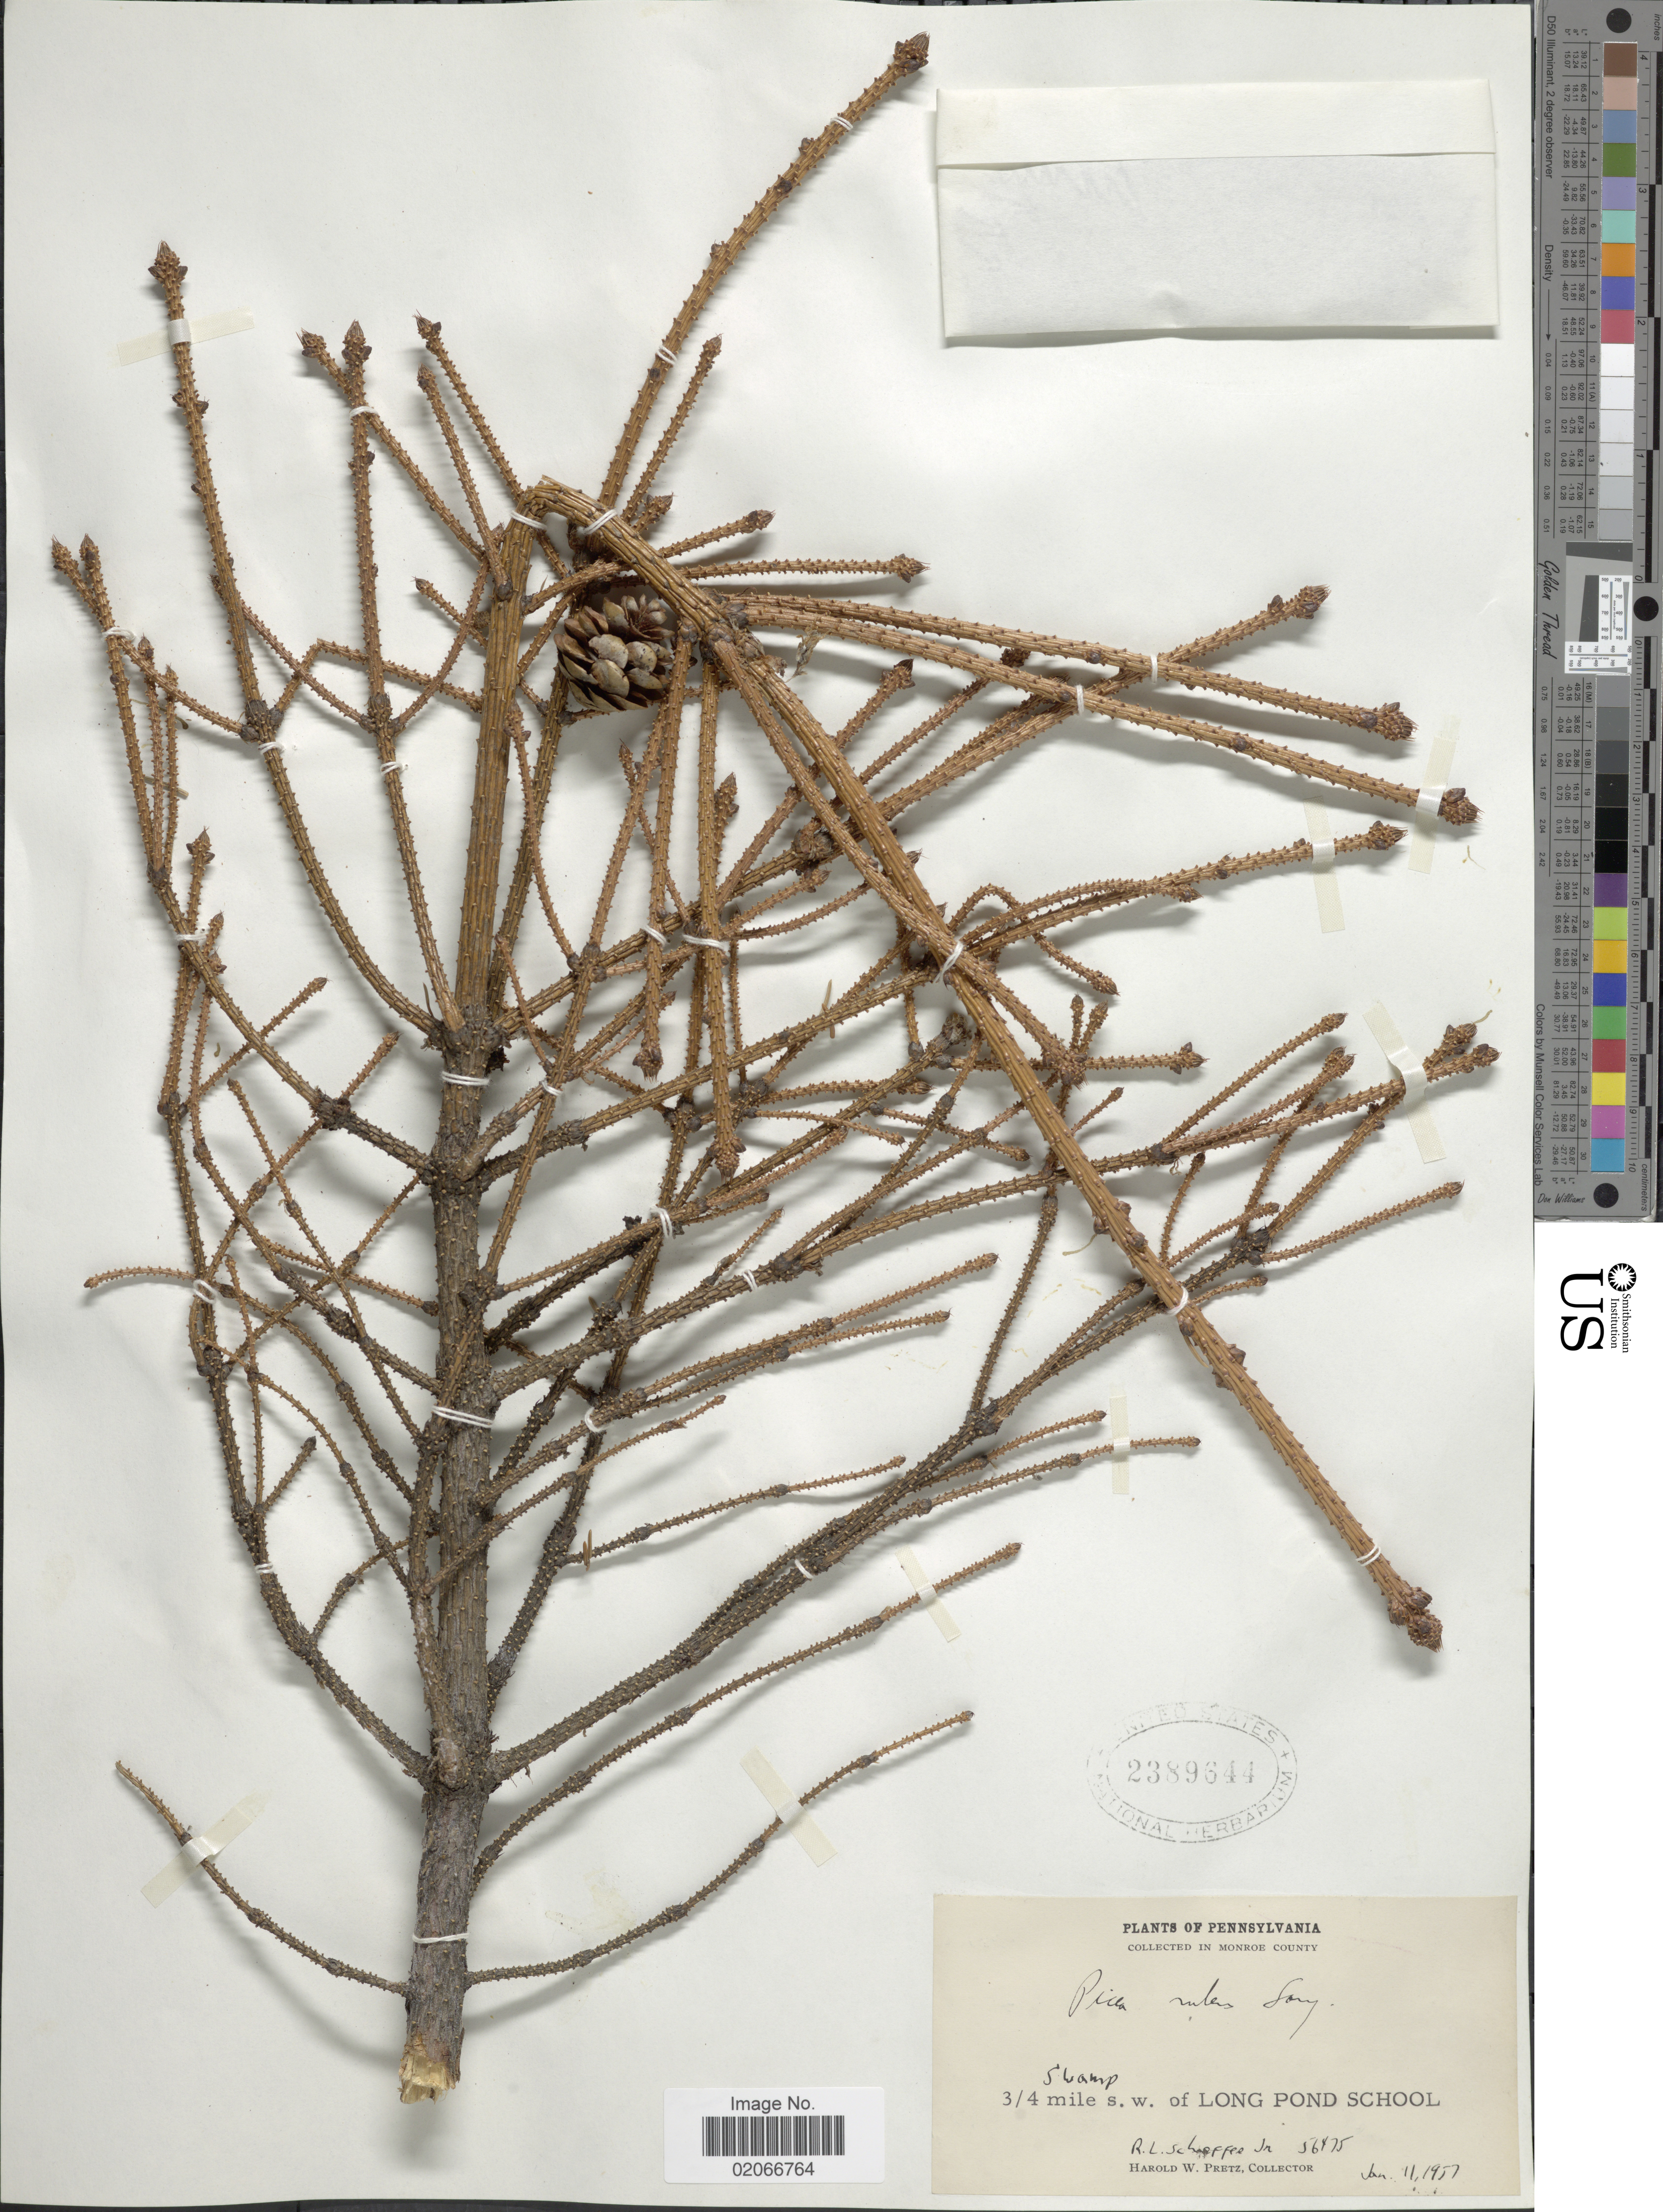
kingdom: Plantae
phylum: Tracheophyta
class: Pinopsida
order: Pinales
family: Pinaceae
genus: Picea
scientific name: Picea rubens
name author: Sarg.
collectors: R. L. Schaeffer Jr. & H. W. Pretz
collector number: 56475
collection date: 1957-01-11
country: United States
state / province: Pennsylvania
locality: Monroe County, 3/4 mile s. w of Long Pond School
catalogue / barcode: US 2389644